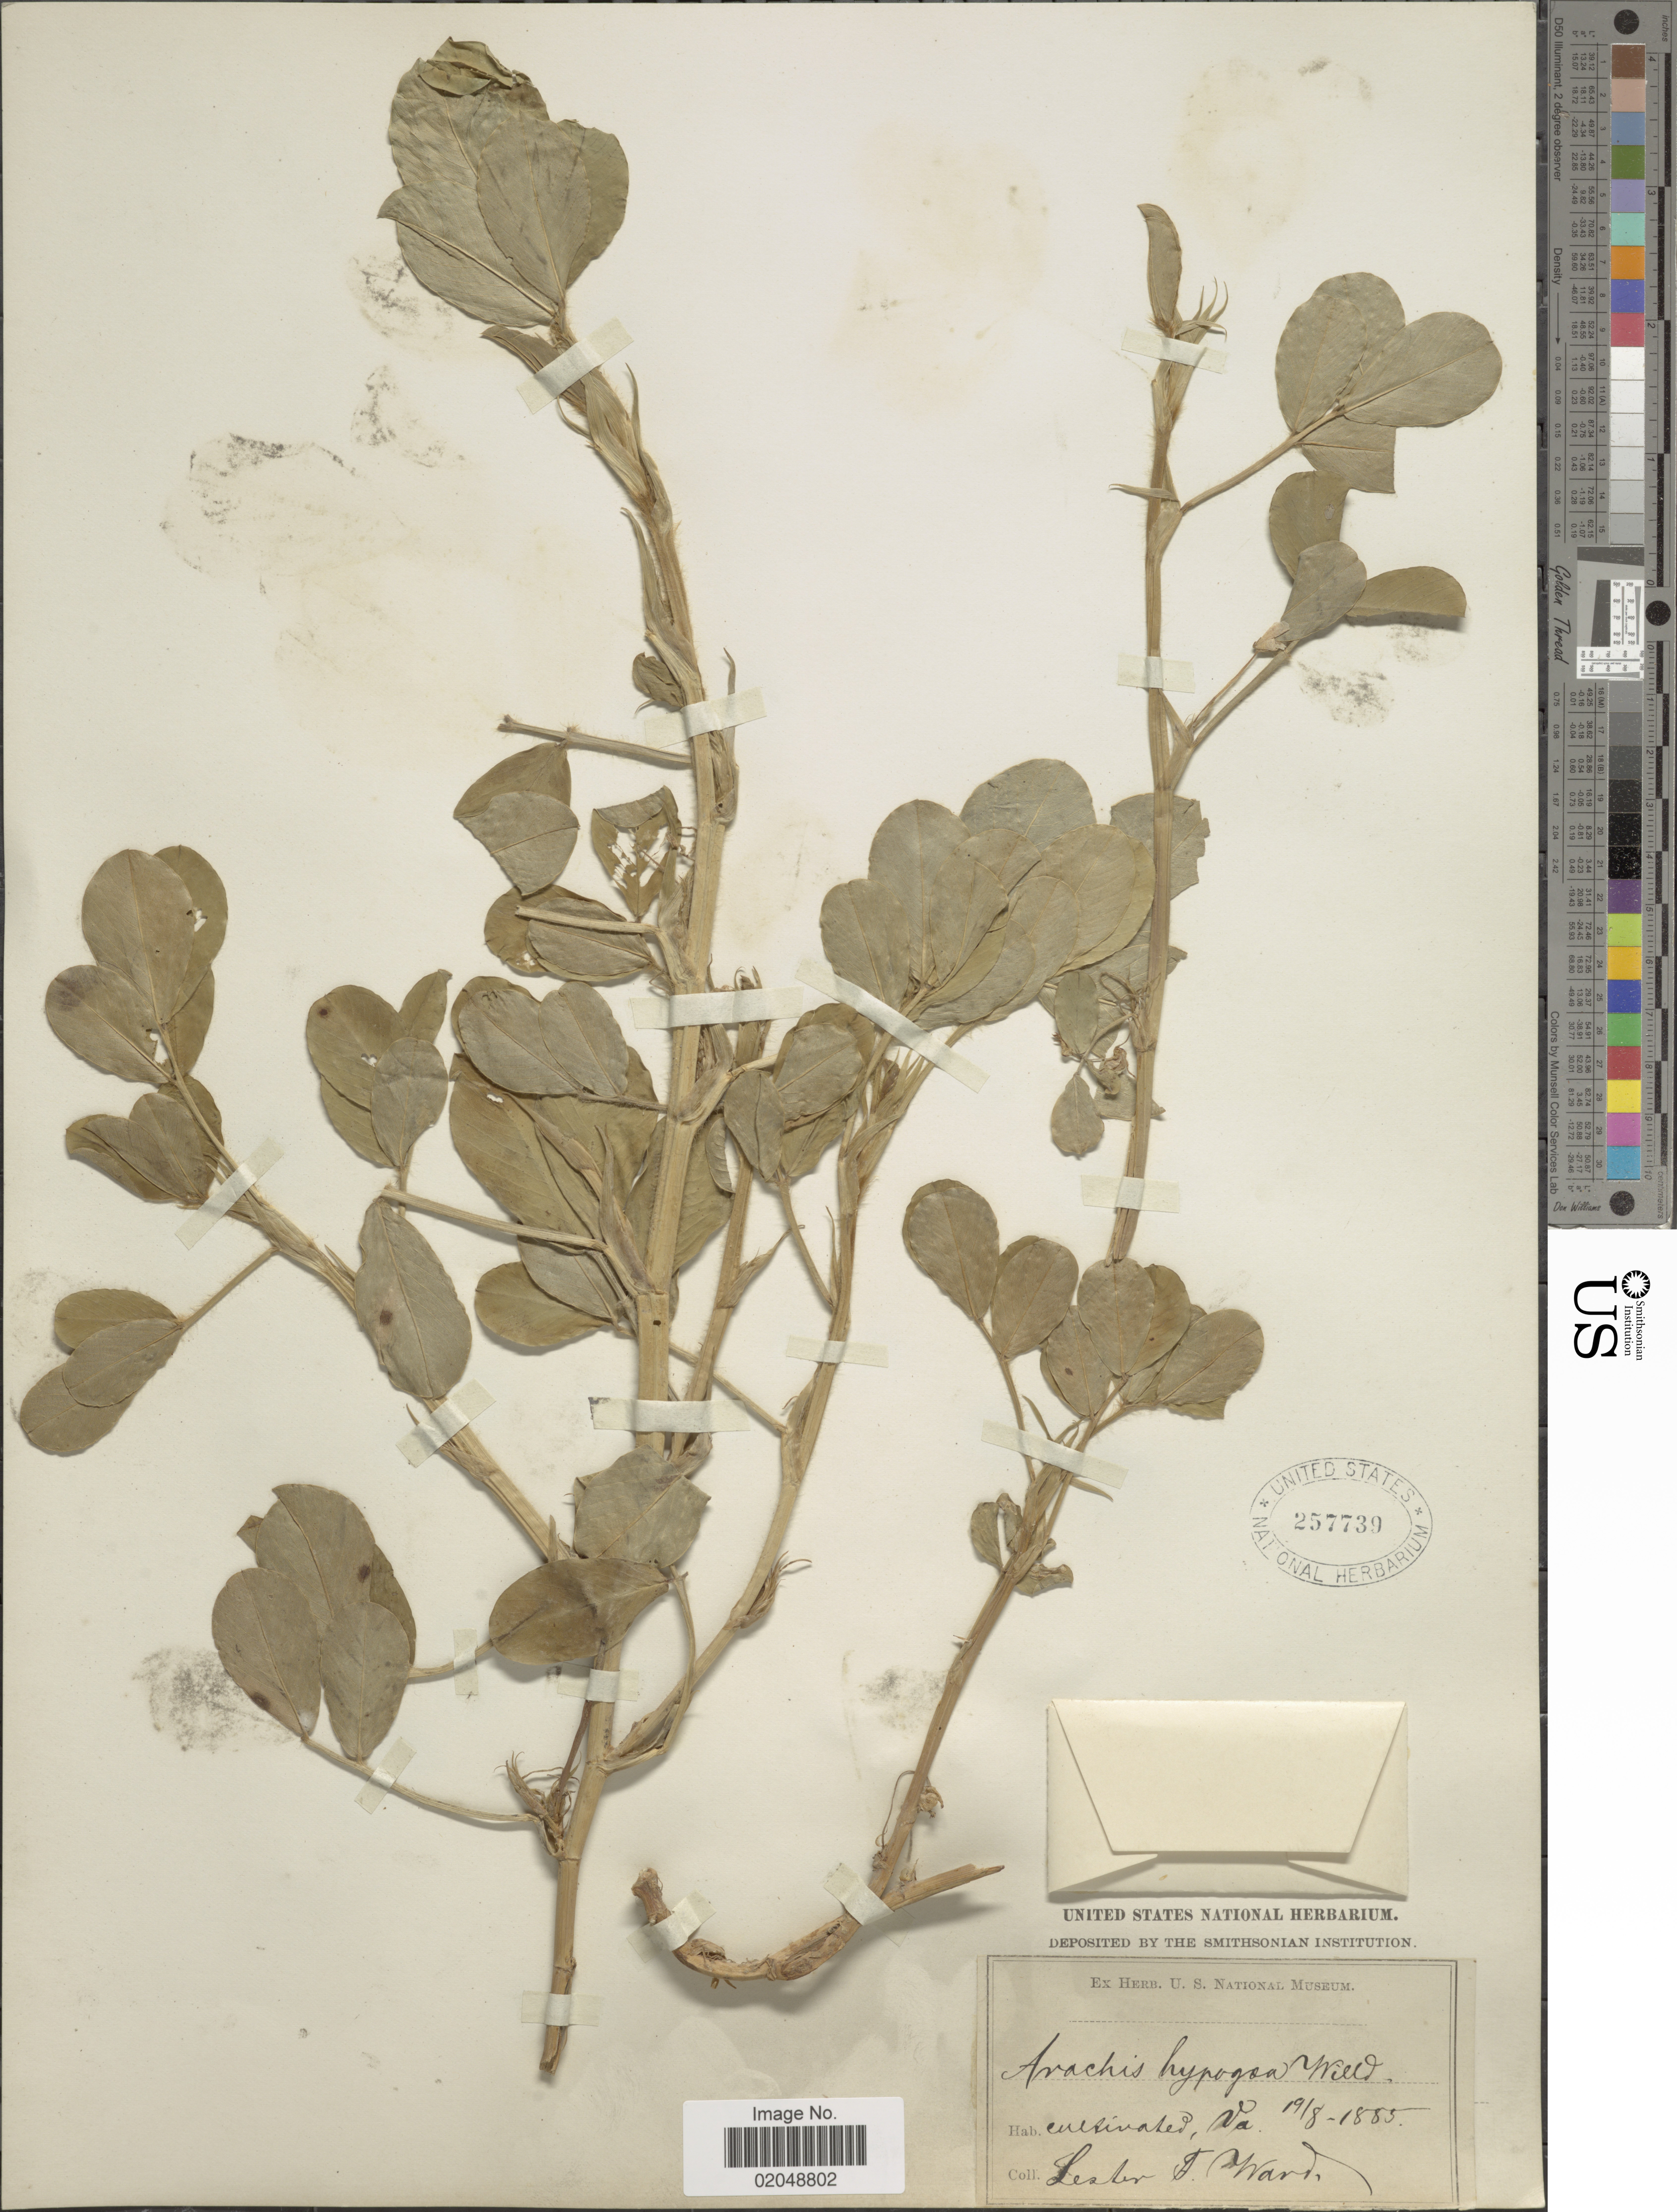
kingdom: Plantae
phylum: Tracheophyta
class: Magnoliopsida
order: Fabales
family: Fabaceae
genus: Arachis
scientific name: Arachis hypogaea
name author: L.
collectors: L. F. Ward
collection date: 1885-08-19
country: United States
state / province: Virginia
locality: Cultivated, Va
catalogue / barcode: US 257739